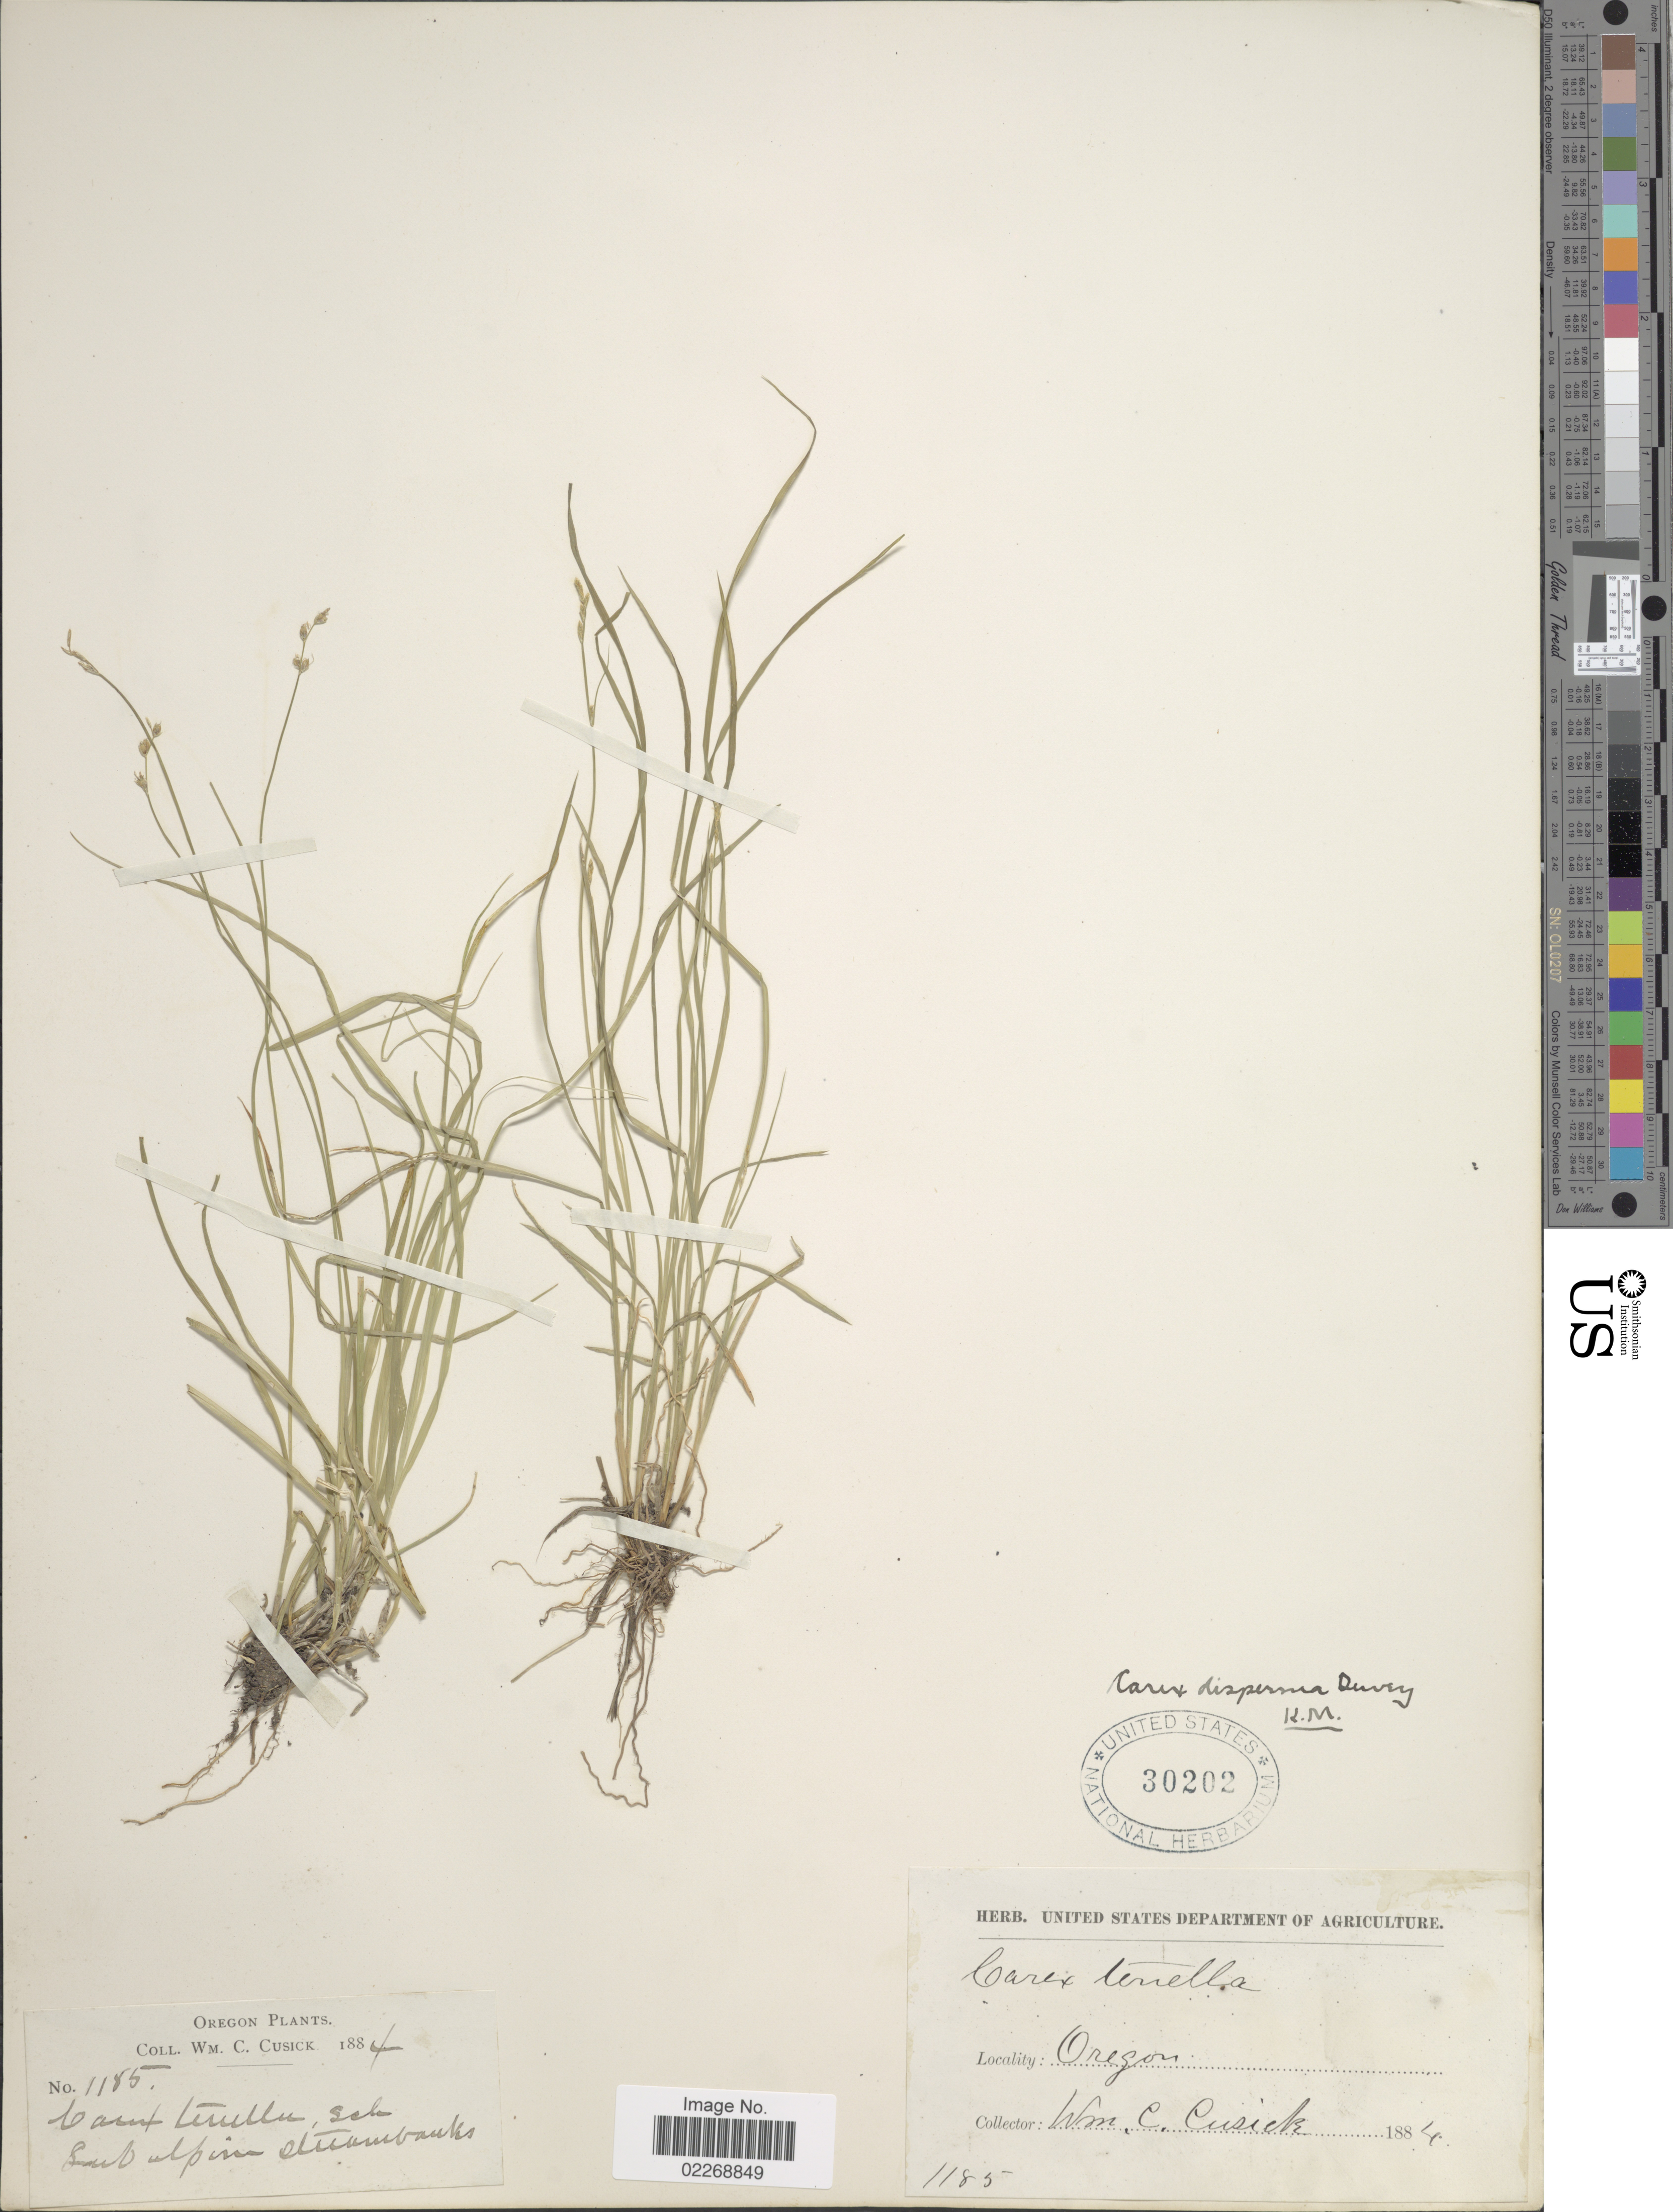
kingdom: Plantae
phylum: Tracheophyta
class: Liliopsida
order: Poales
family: Cyperaceae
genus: Carex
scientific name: Carex disperma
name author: Dewey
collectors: W. C. Cusick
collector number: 1185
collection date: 1884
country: United States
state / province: Oregon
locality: Subalpine stream banks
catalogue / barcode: US 30202